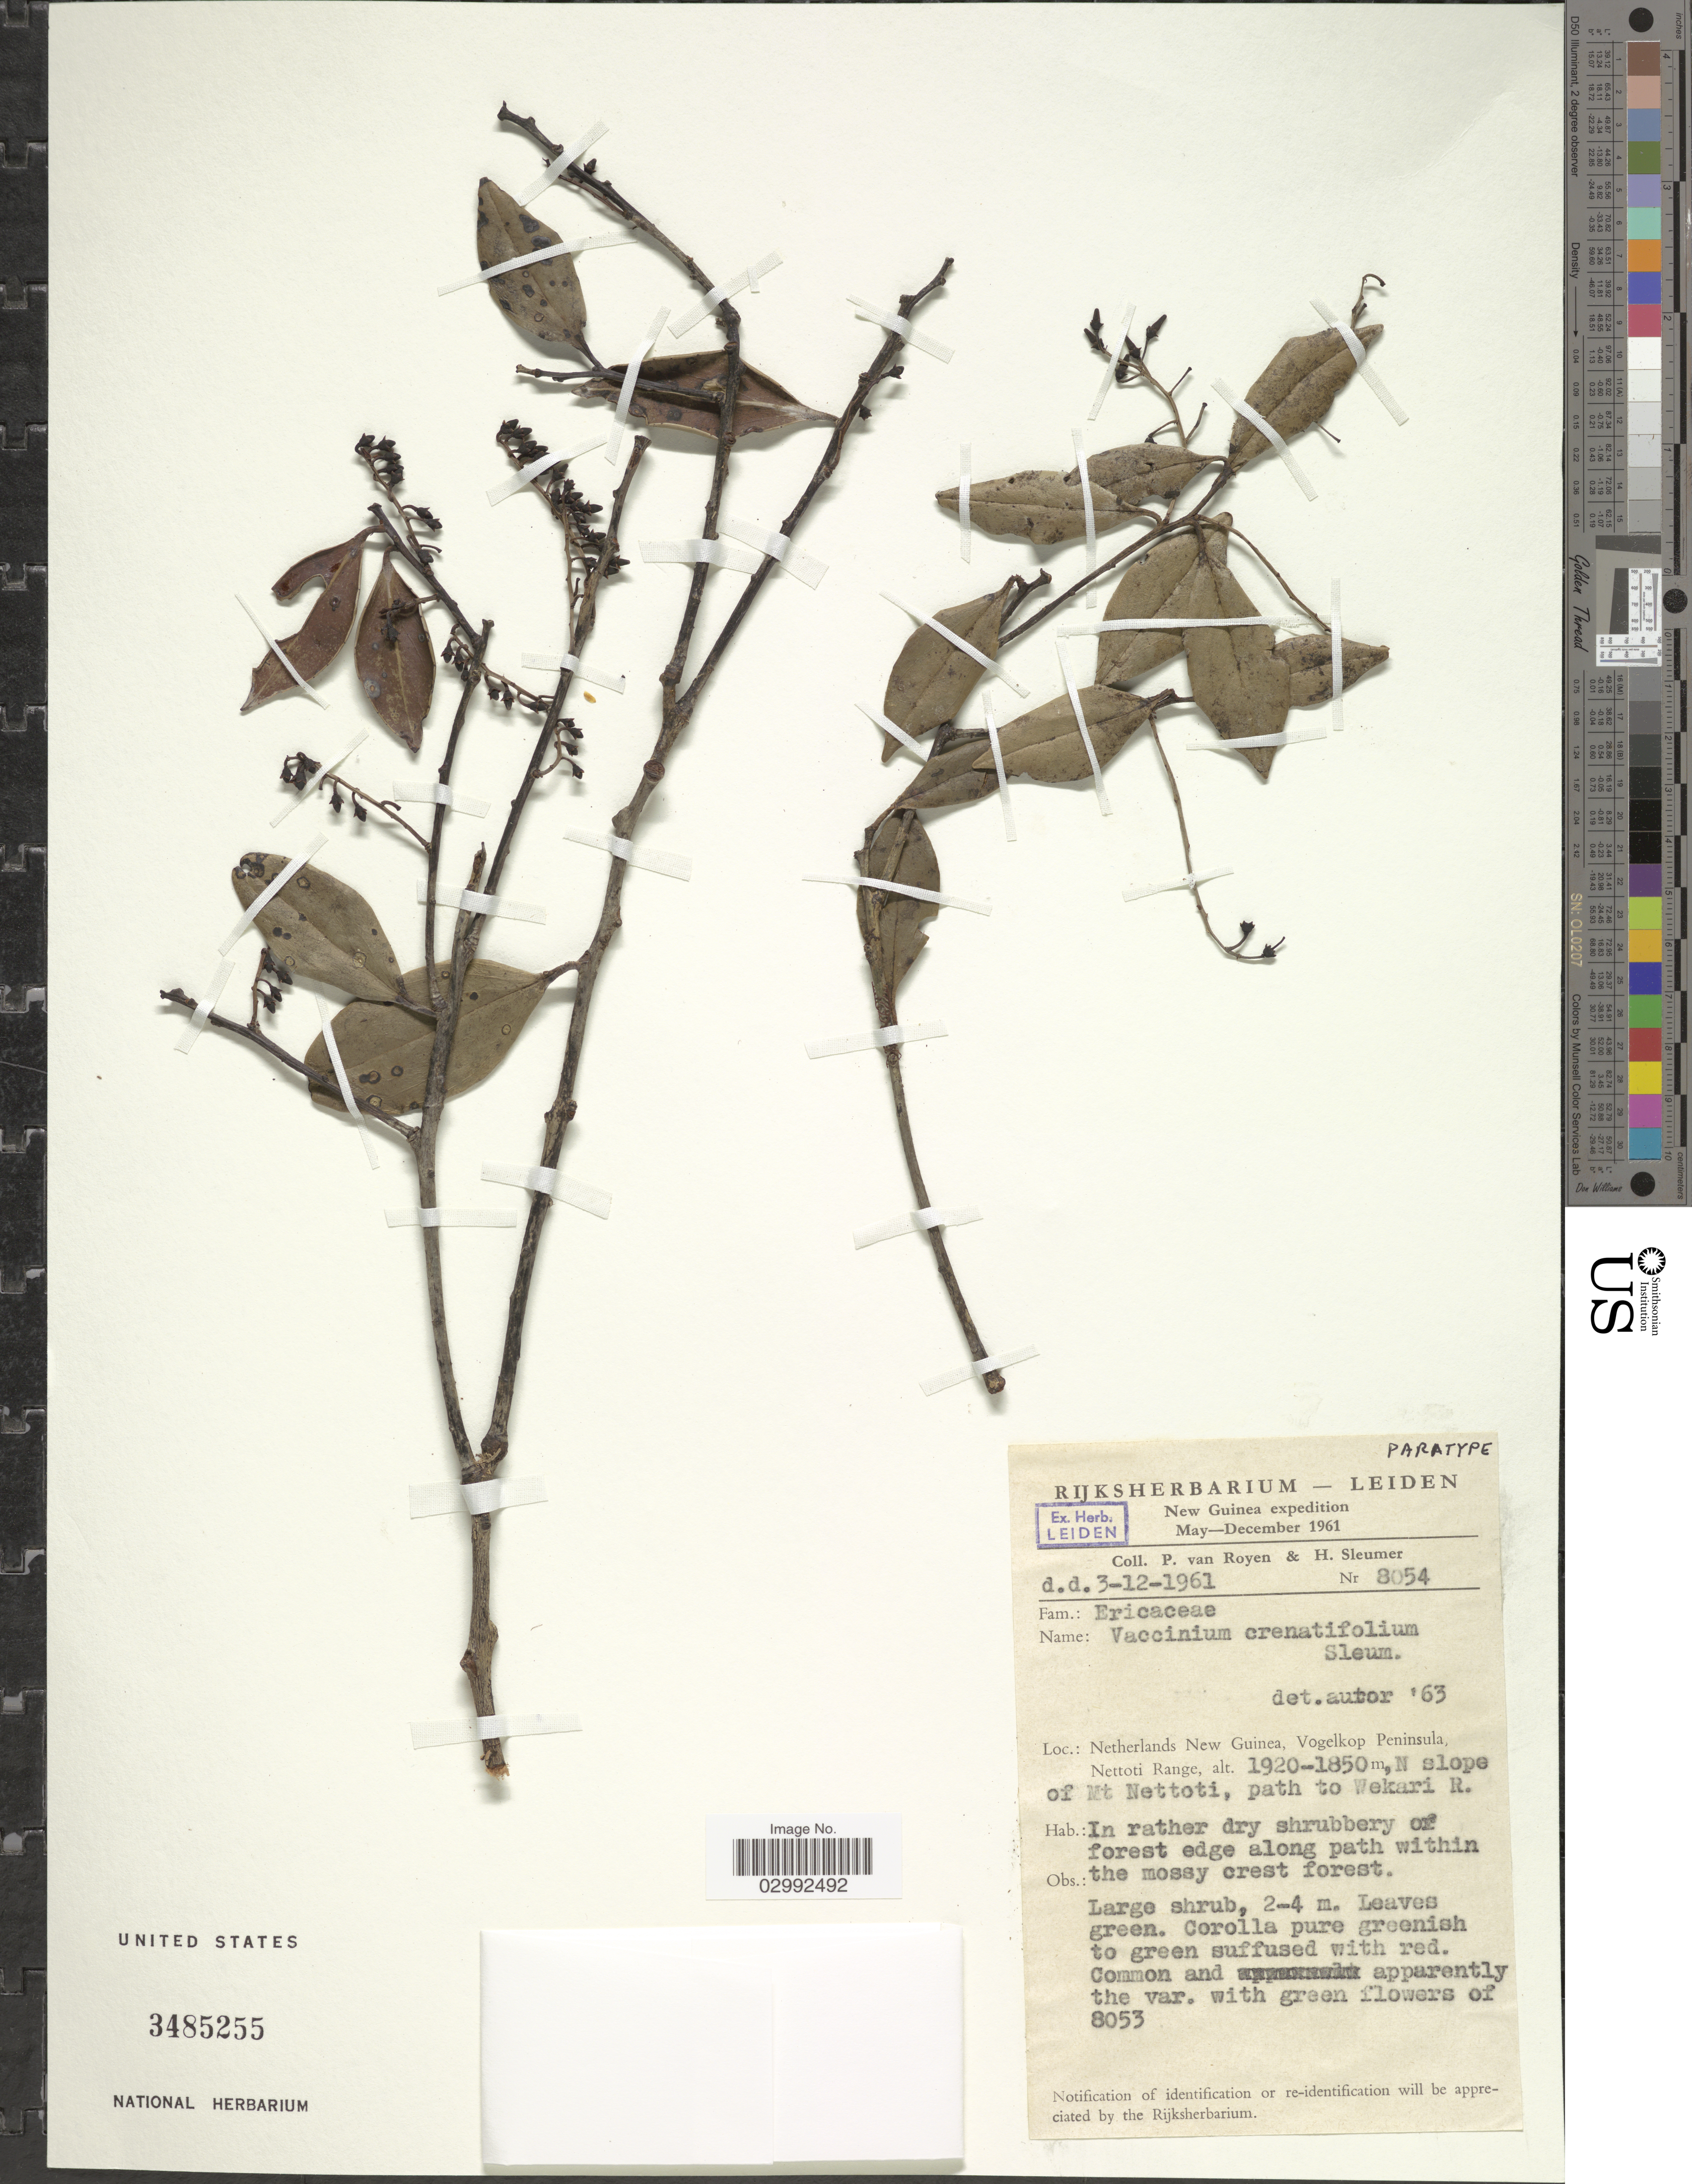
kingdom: Plantae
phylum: Tracheophyta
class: Magnoliopsida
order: Ericales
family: Ericaceae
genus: Vaccinium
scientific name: Vaccinium crenatifolium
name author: Sleumer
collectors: P. van Royen & H. O. Sleumer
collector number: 8054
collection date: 1961-12-03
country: Indonesia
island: New Guinea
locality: Netherlands New Guinea, New Guinea, Vogelkop Peninsula, Nettoti Range, N slope of Mt. Nettoti, path to Wekari R.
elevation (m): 1850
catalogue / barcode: US 3485255